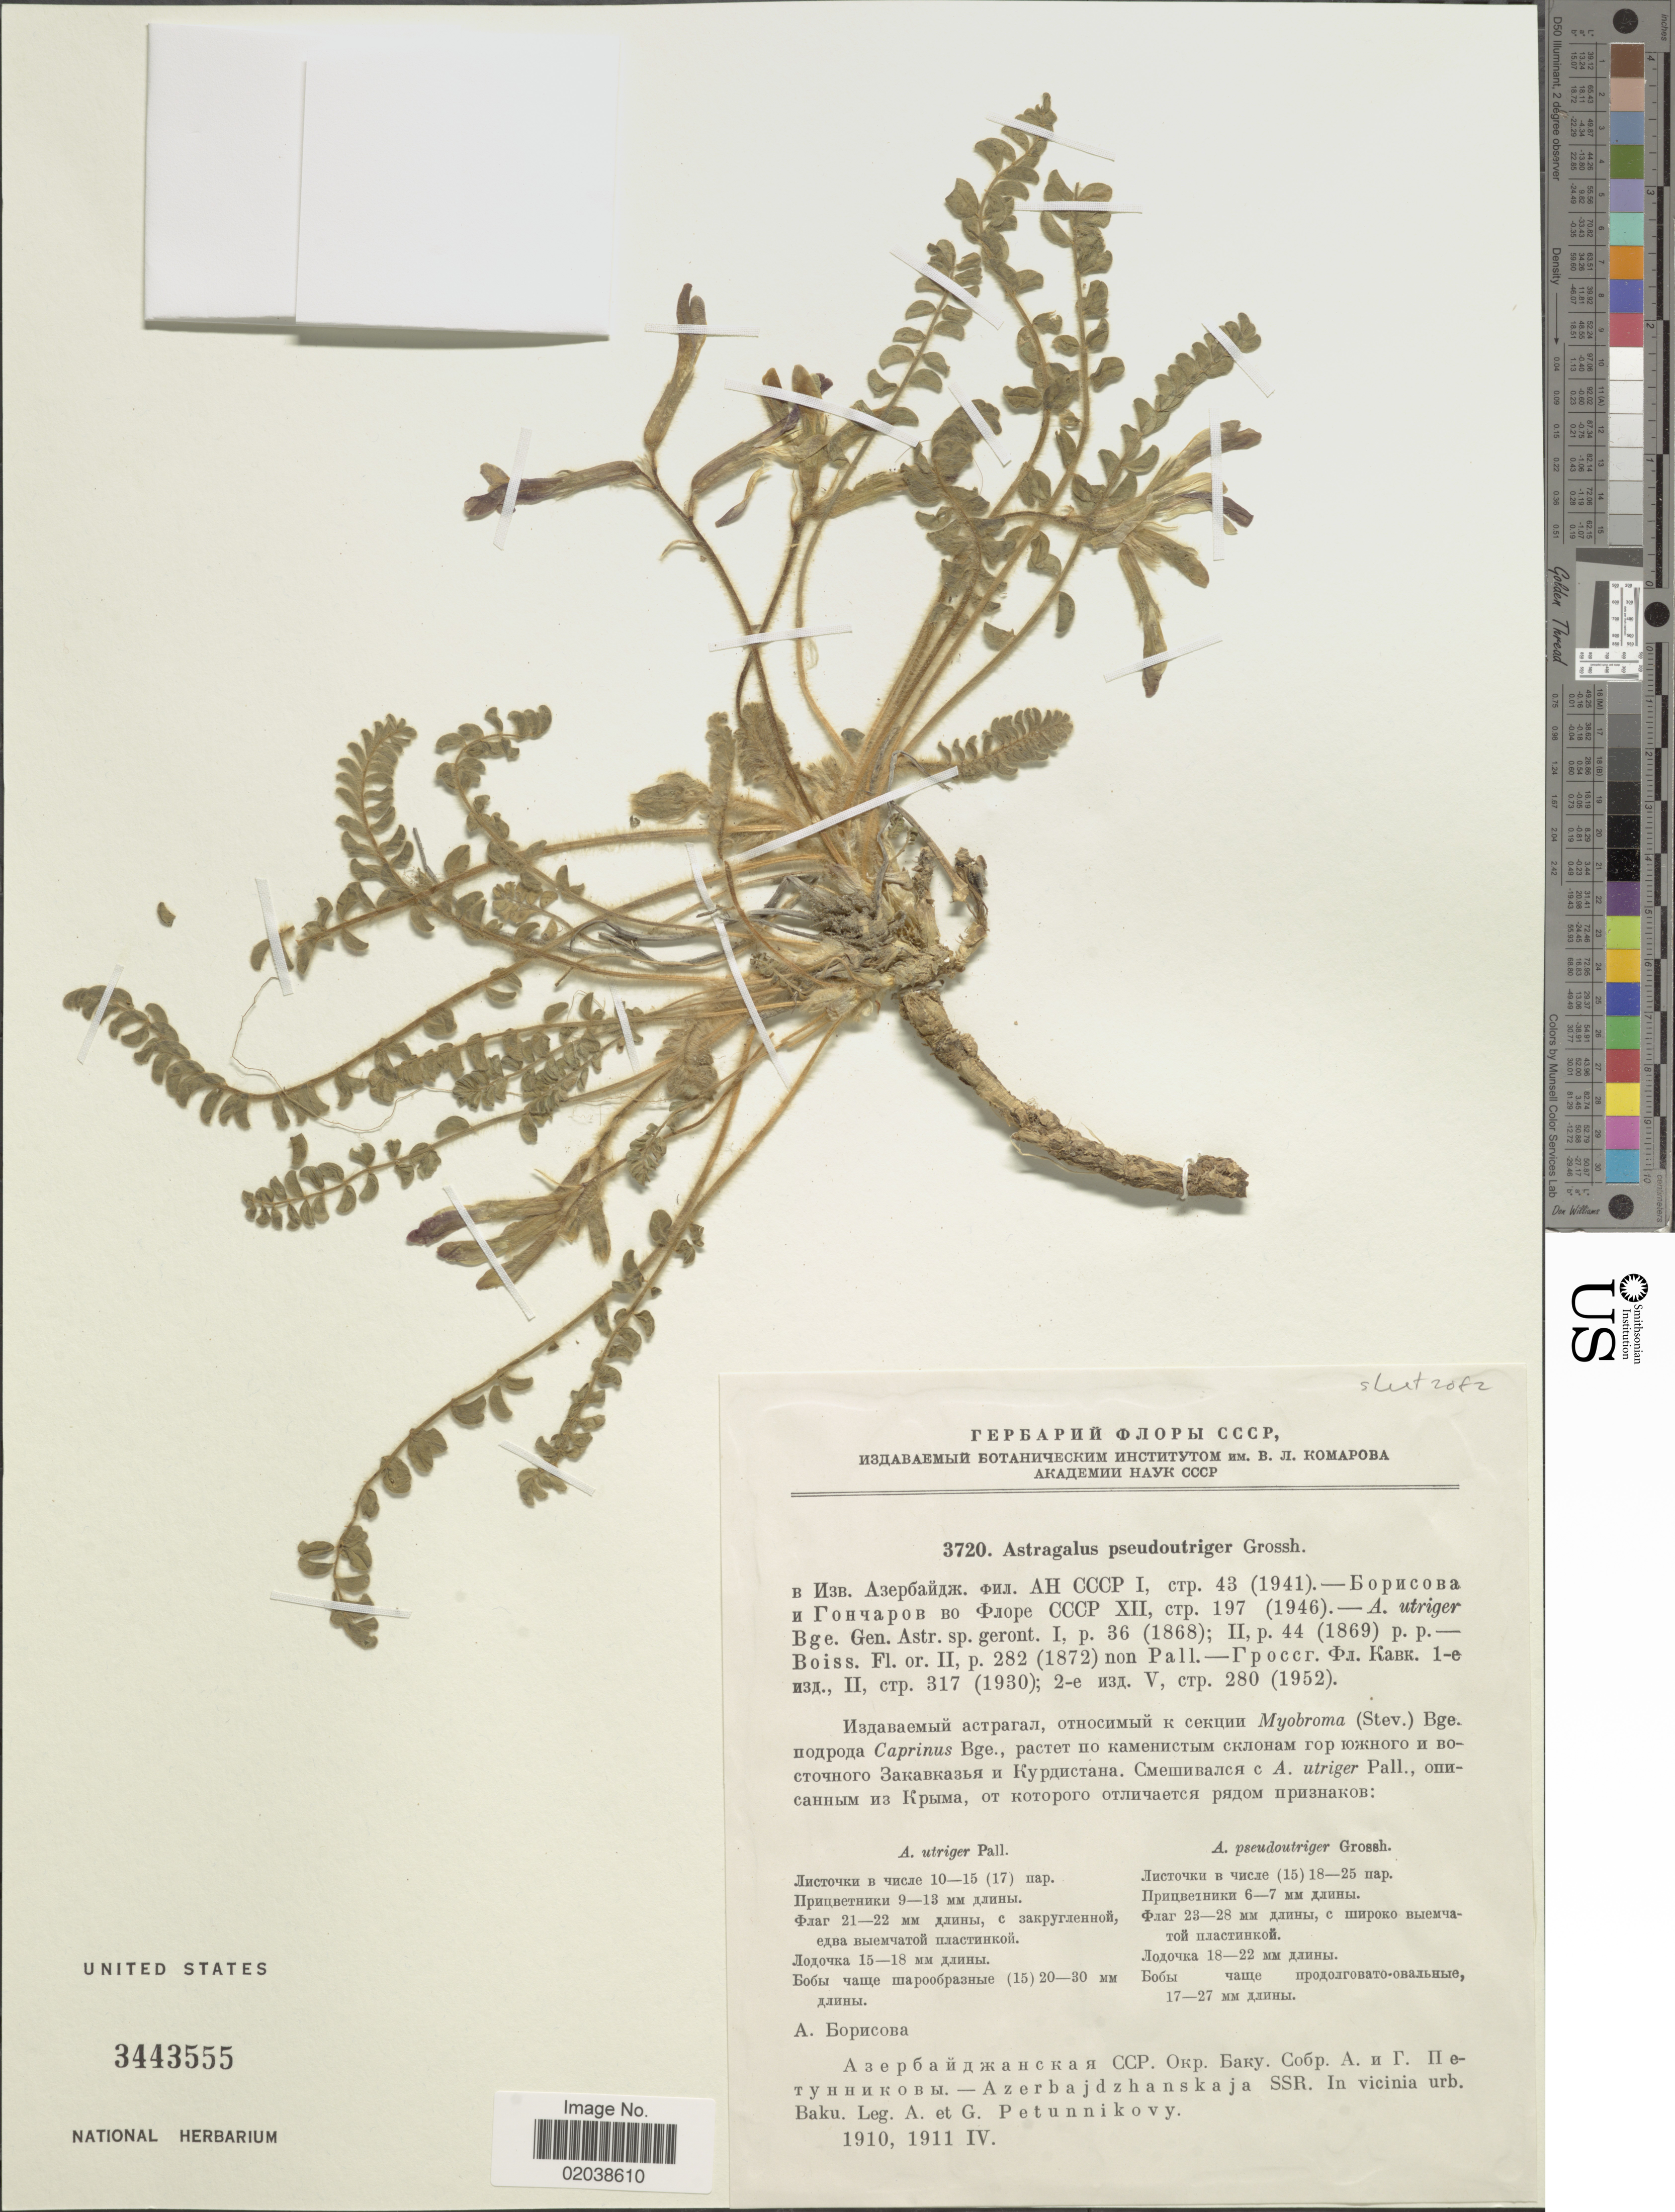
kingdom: Plantae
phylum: Tracheophyta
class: Magnoliopsida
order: Fabales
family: Fabaceae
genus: Astragalus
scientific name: Astragalus pseudoutriger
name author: Grossh.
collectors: A. Petunnikovy & G. Pettunikovy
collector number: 3720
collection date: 1910-04/1911-04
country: Azerbaijan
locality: Azerbajdzhanskaja SSR. In vicina urb. Baku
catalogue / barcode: US 3443555